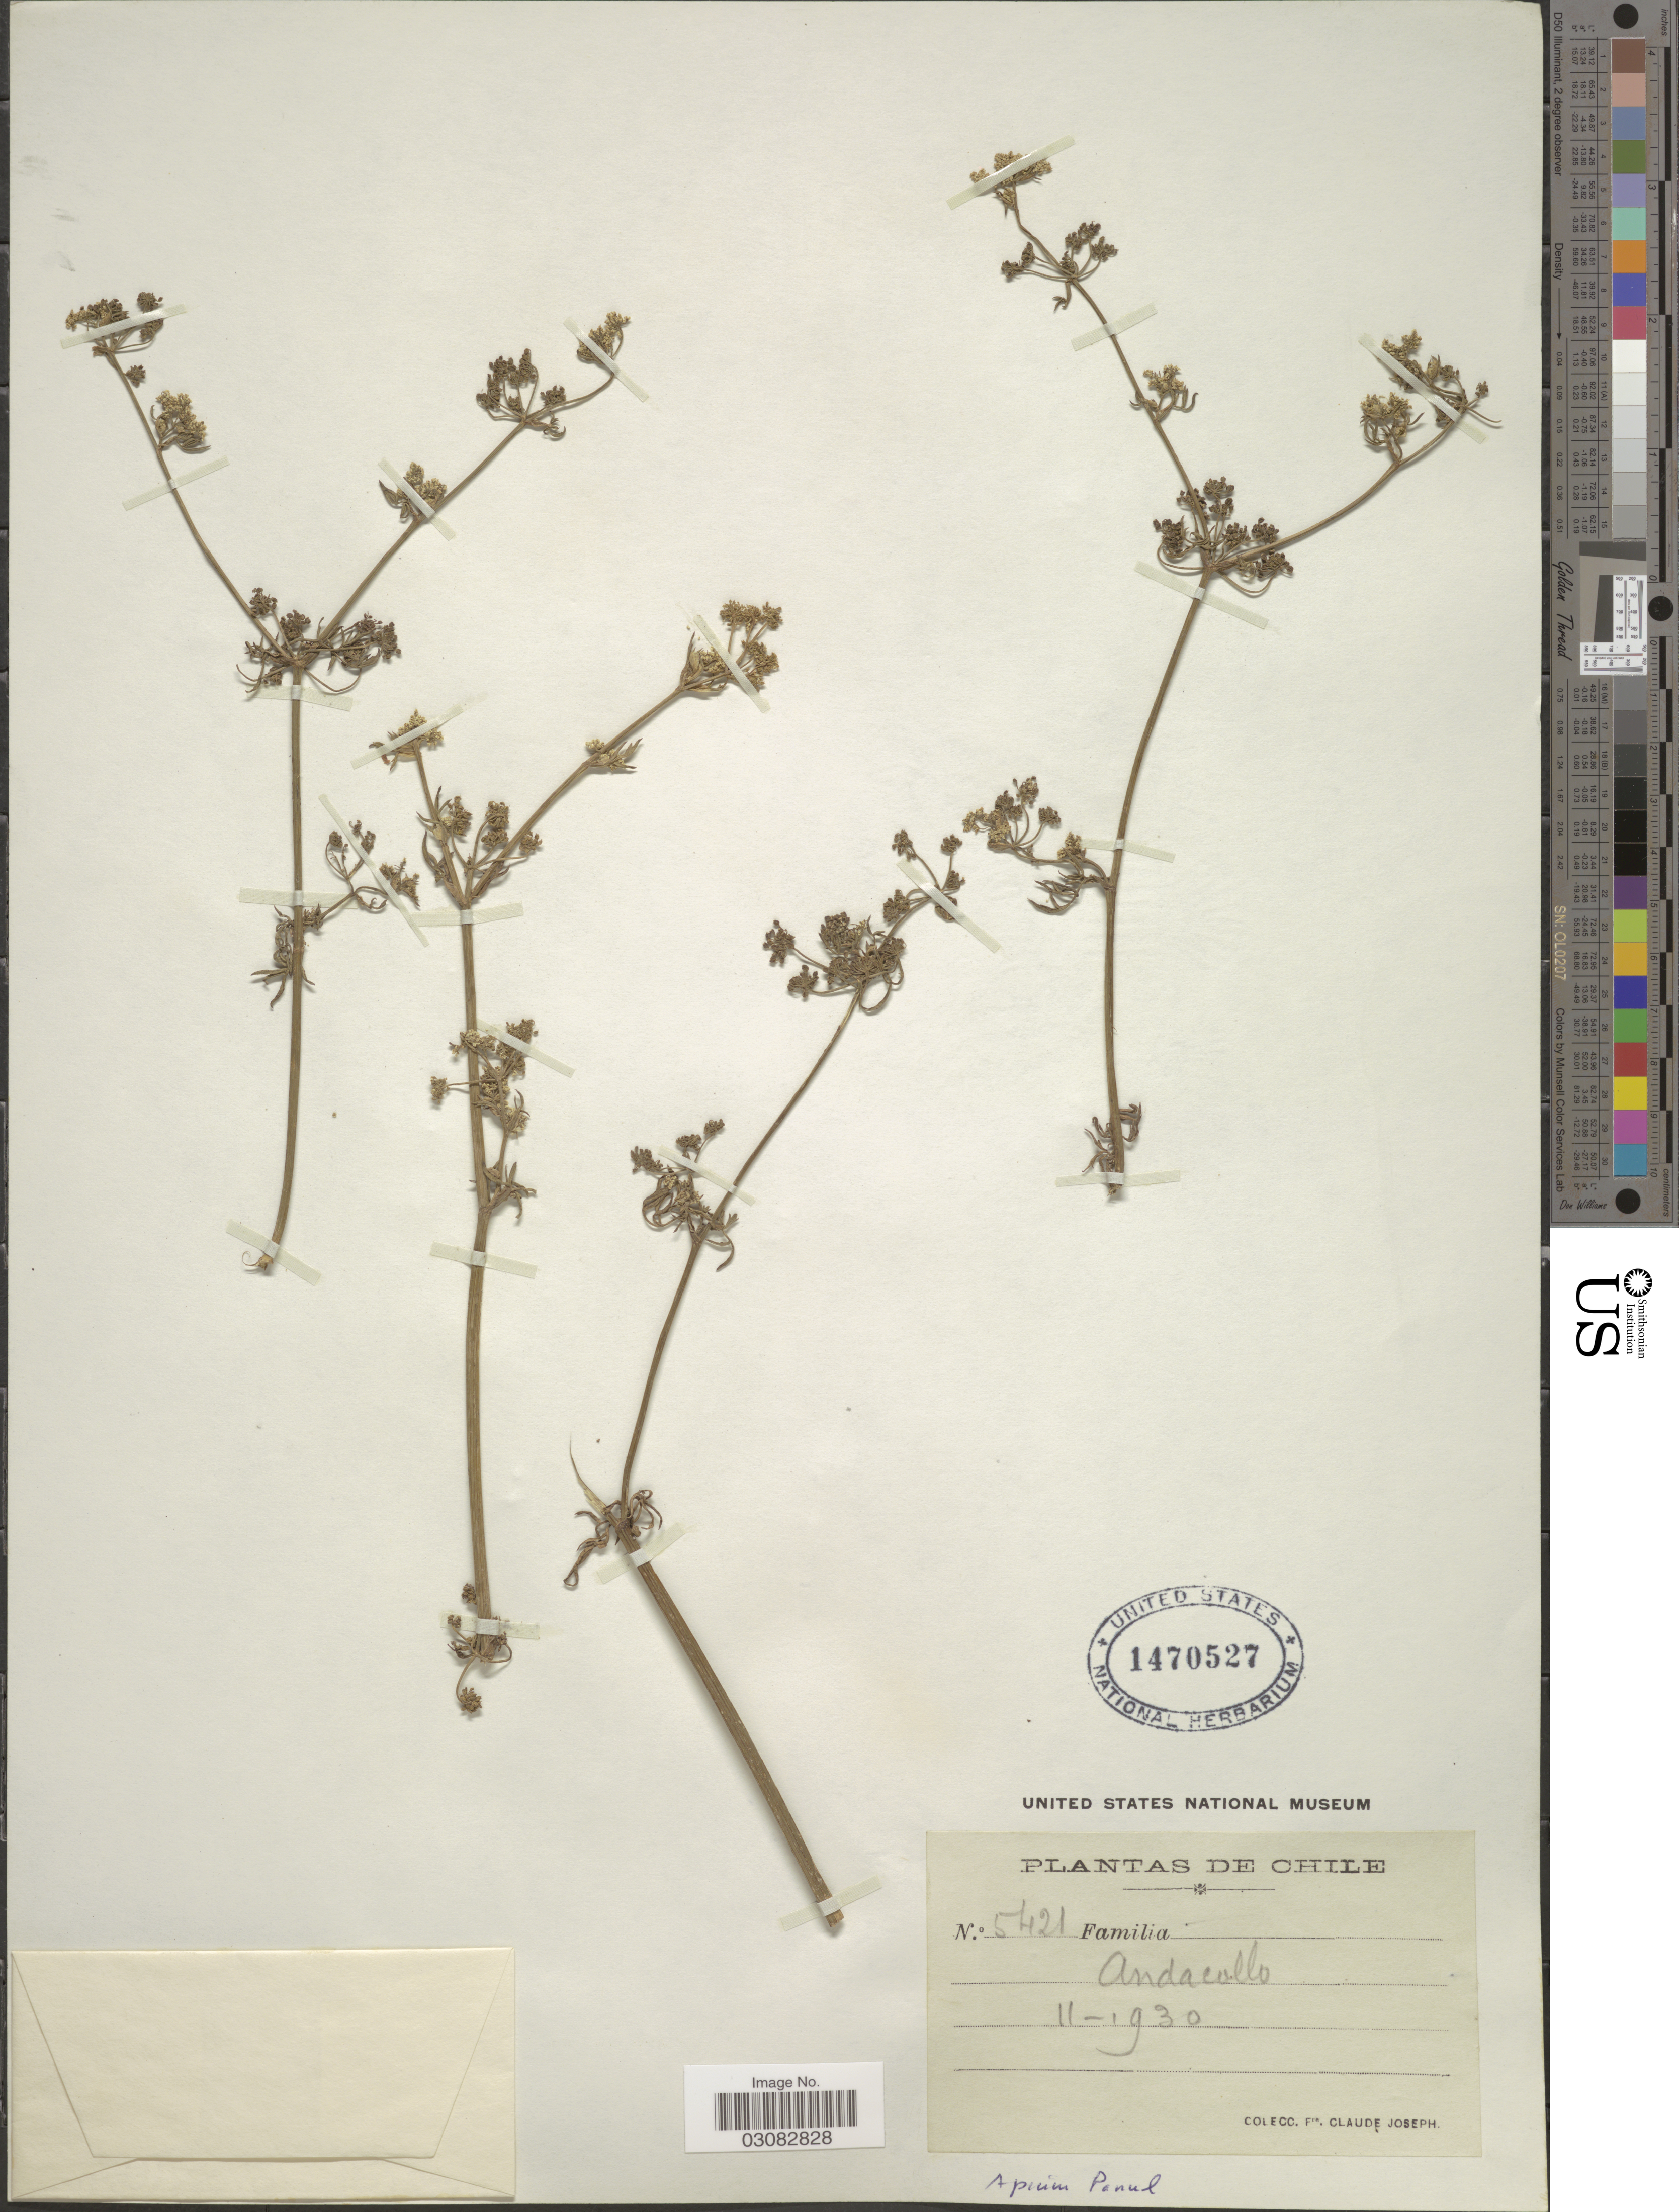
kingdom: Plantae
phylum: Tracheophyta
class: Magnoliopsida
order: Apiales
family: Apiaceae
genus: Apium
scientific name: Apium panul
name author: Reiche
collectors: Bro. Claude-Joseph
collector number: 5421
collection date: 1930-02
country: Chile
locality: Andacollo.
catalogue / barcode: US 1470527